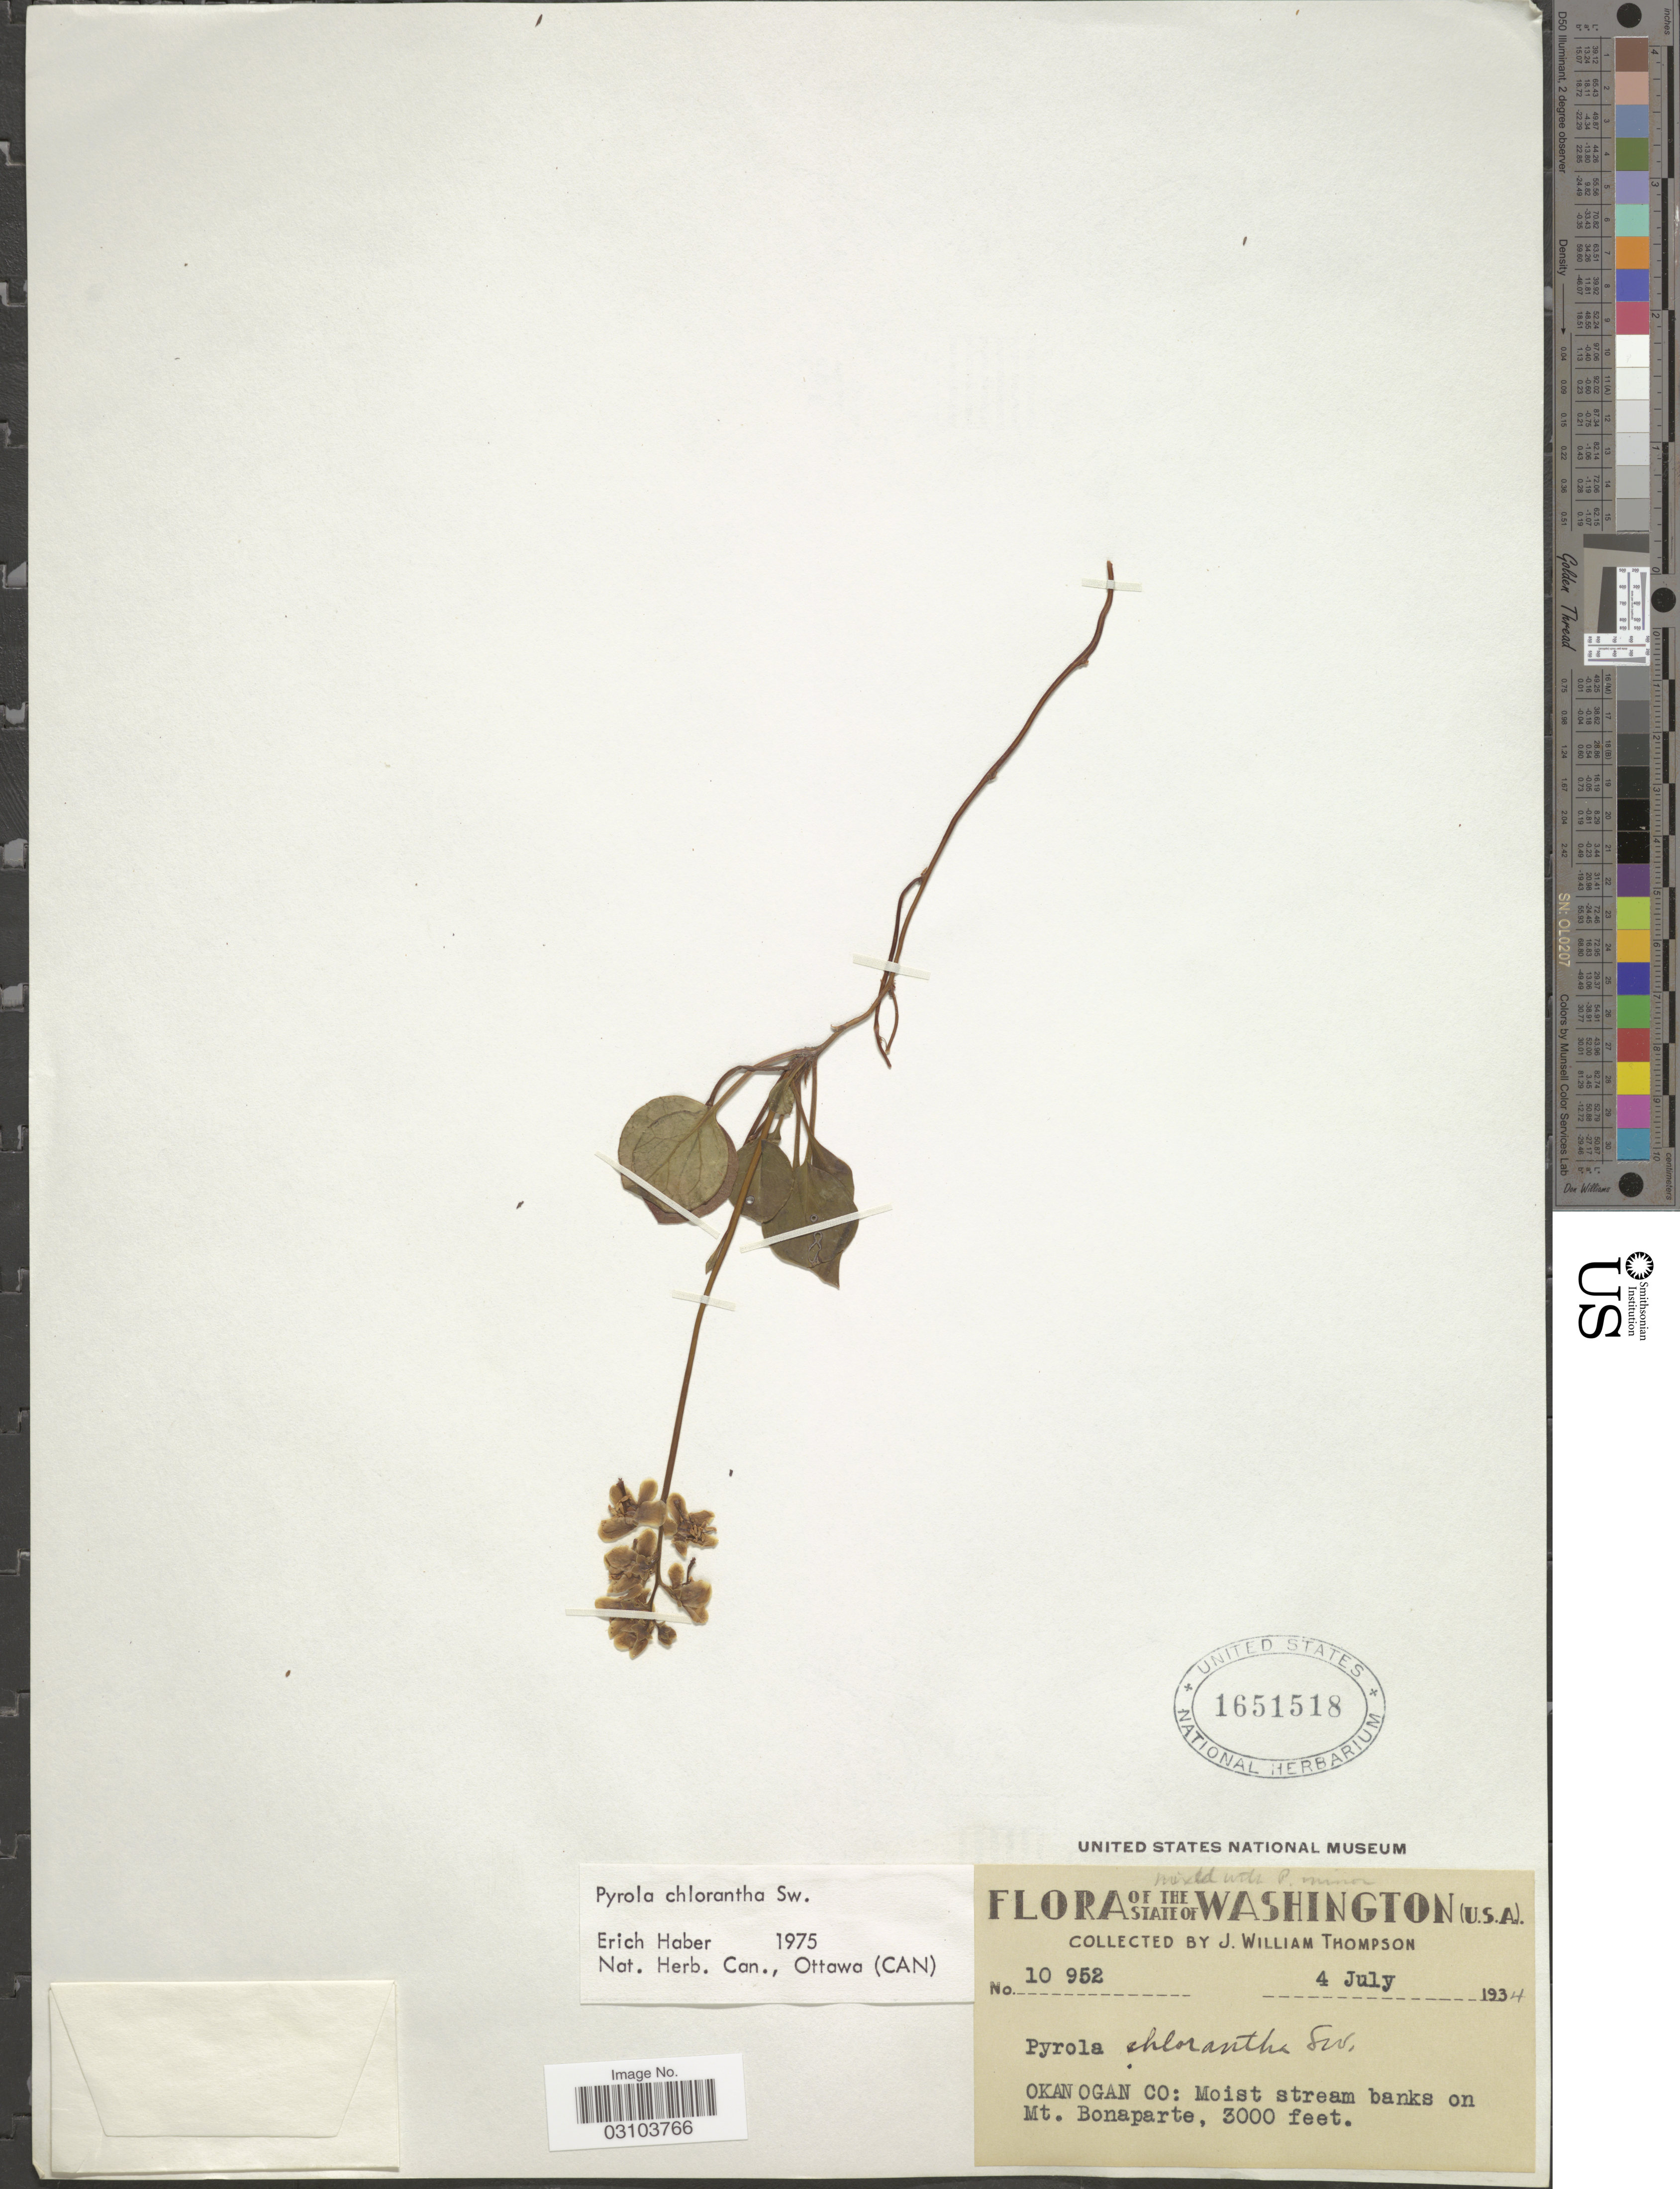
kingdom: Plantae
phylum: Tracheophyta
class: Magnoliopsida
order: Ericales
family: Ericaceae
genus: Pyrola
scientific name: Pyrola chlorantha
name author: Schweigg.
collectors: J. W. Thompson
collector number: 10952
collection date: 1934-07-04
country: United States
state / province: Washington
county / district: Okanogan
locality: The State of Washington. Okanogan Co.: Moist stream banks on Mt. Bonaparte.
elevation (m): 914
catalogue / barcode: US 1651518